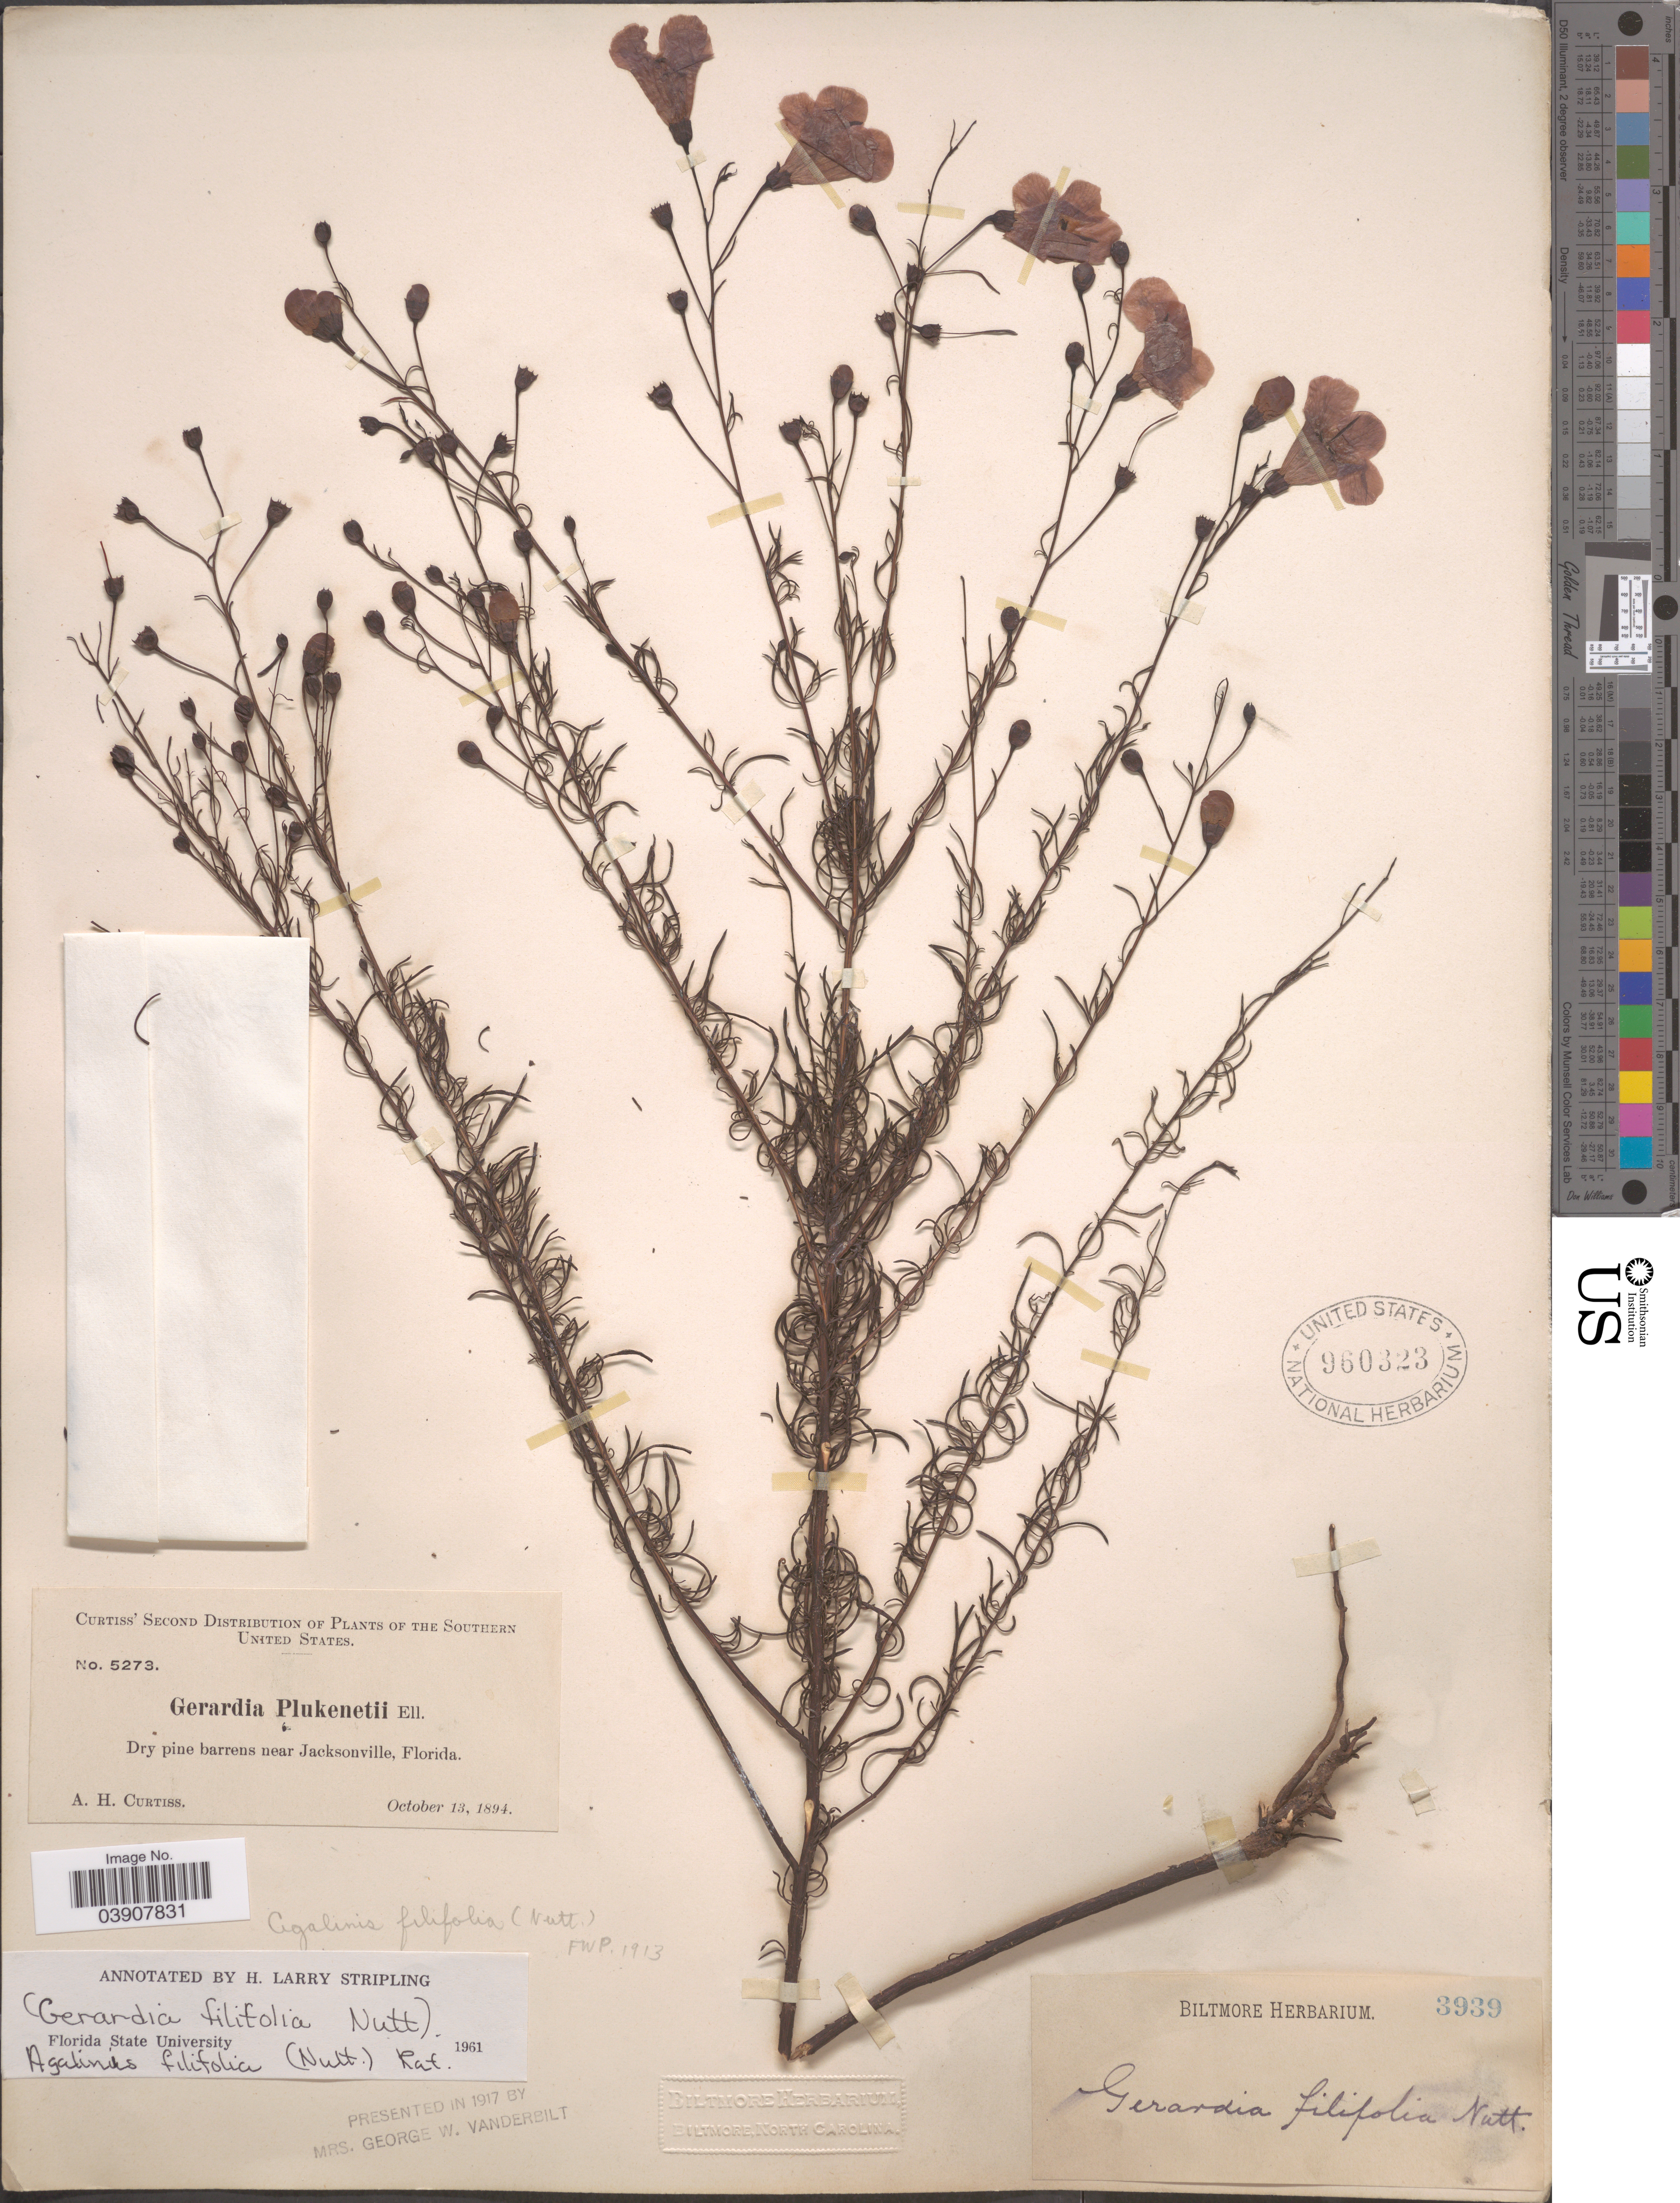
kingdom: Plantae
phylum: Tracheophyta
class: Magnoliopsida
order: Lamiales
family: Orobanchaceae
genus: Agalinis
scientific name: Agalinis filifolia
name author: Raf.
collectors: A. H. Curtiss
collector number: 5273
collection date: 1894-10-13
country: United States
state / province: Florida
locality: The Southern United States. Dry pine barrens near Jacksonville.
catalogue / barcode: US 960323